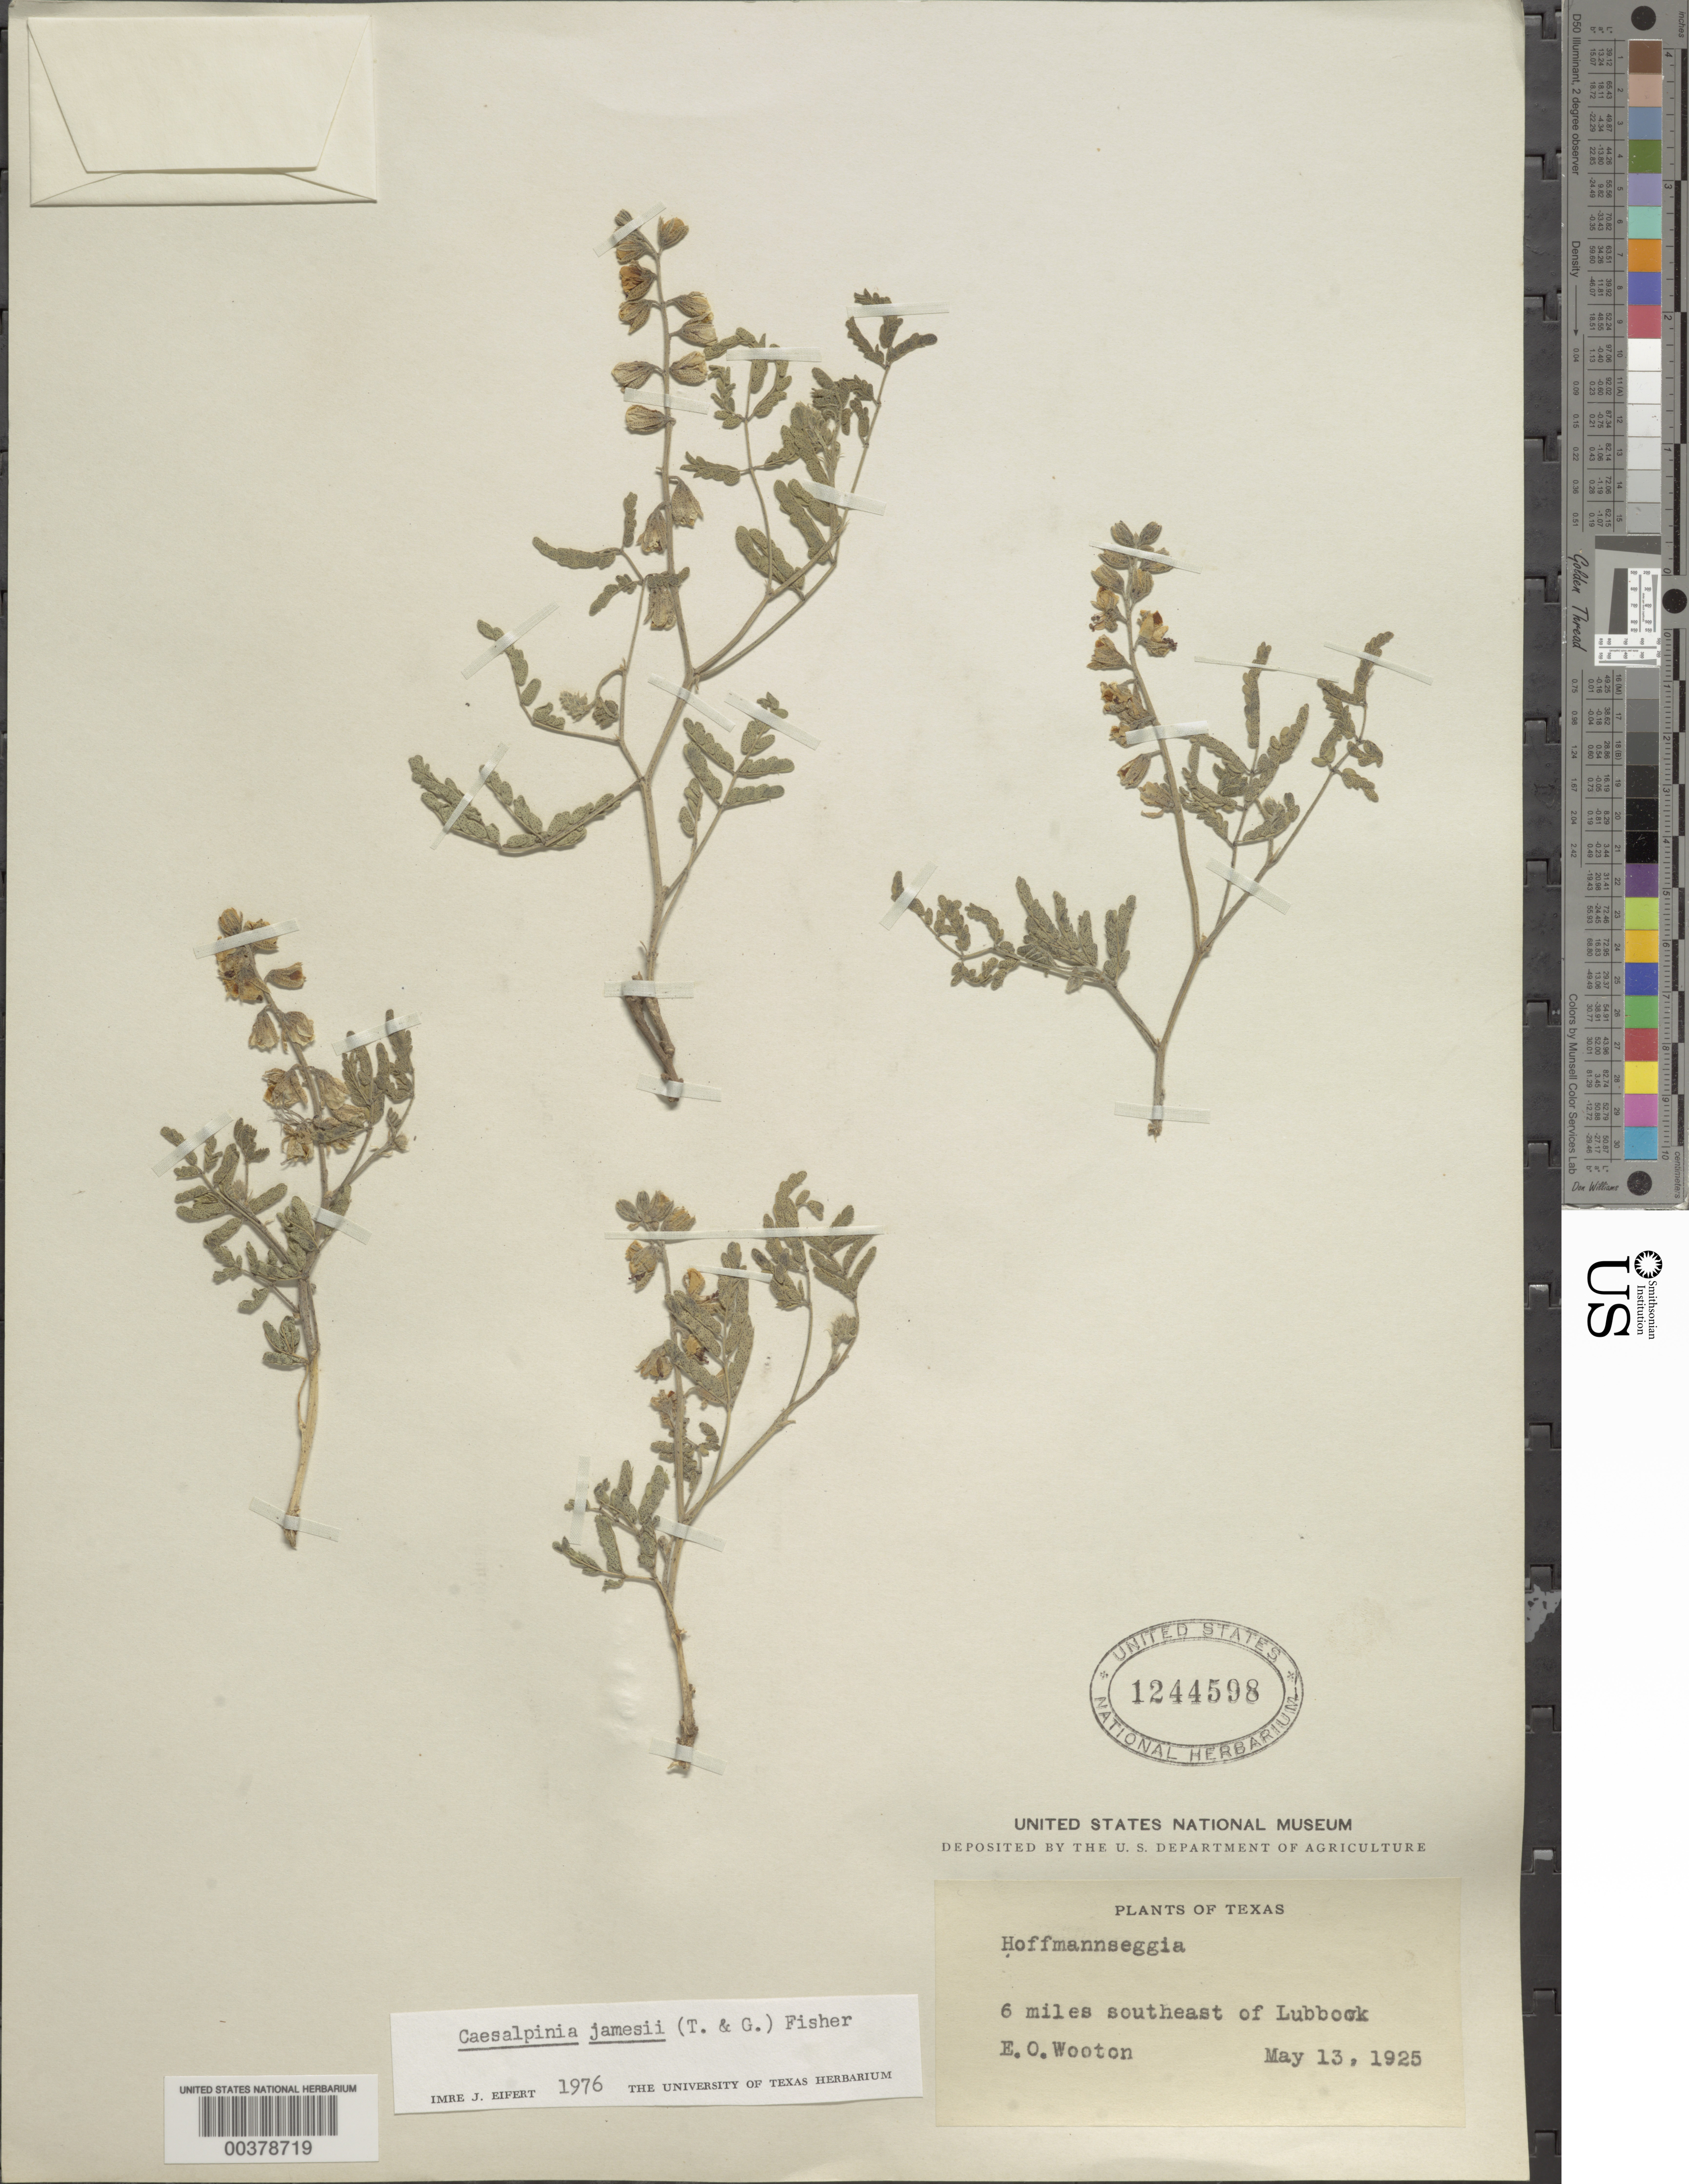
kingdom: Plantae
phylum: Tracheophyta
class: Magnoliopsida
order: Fabales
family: Fabaceae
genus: Pomaria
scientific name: Pomaria jamesii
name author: (Torr. & A. Gray) Walp.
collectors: E. O. Wooton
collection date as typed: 13 May 1925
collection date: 1925-05-13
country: United States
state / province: Texas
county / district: Lubbock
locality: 6 mi se of lubbock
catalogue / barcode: US 1244598